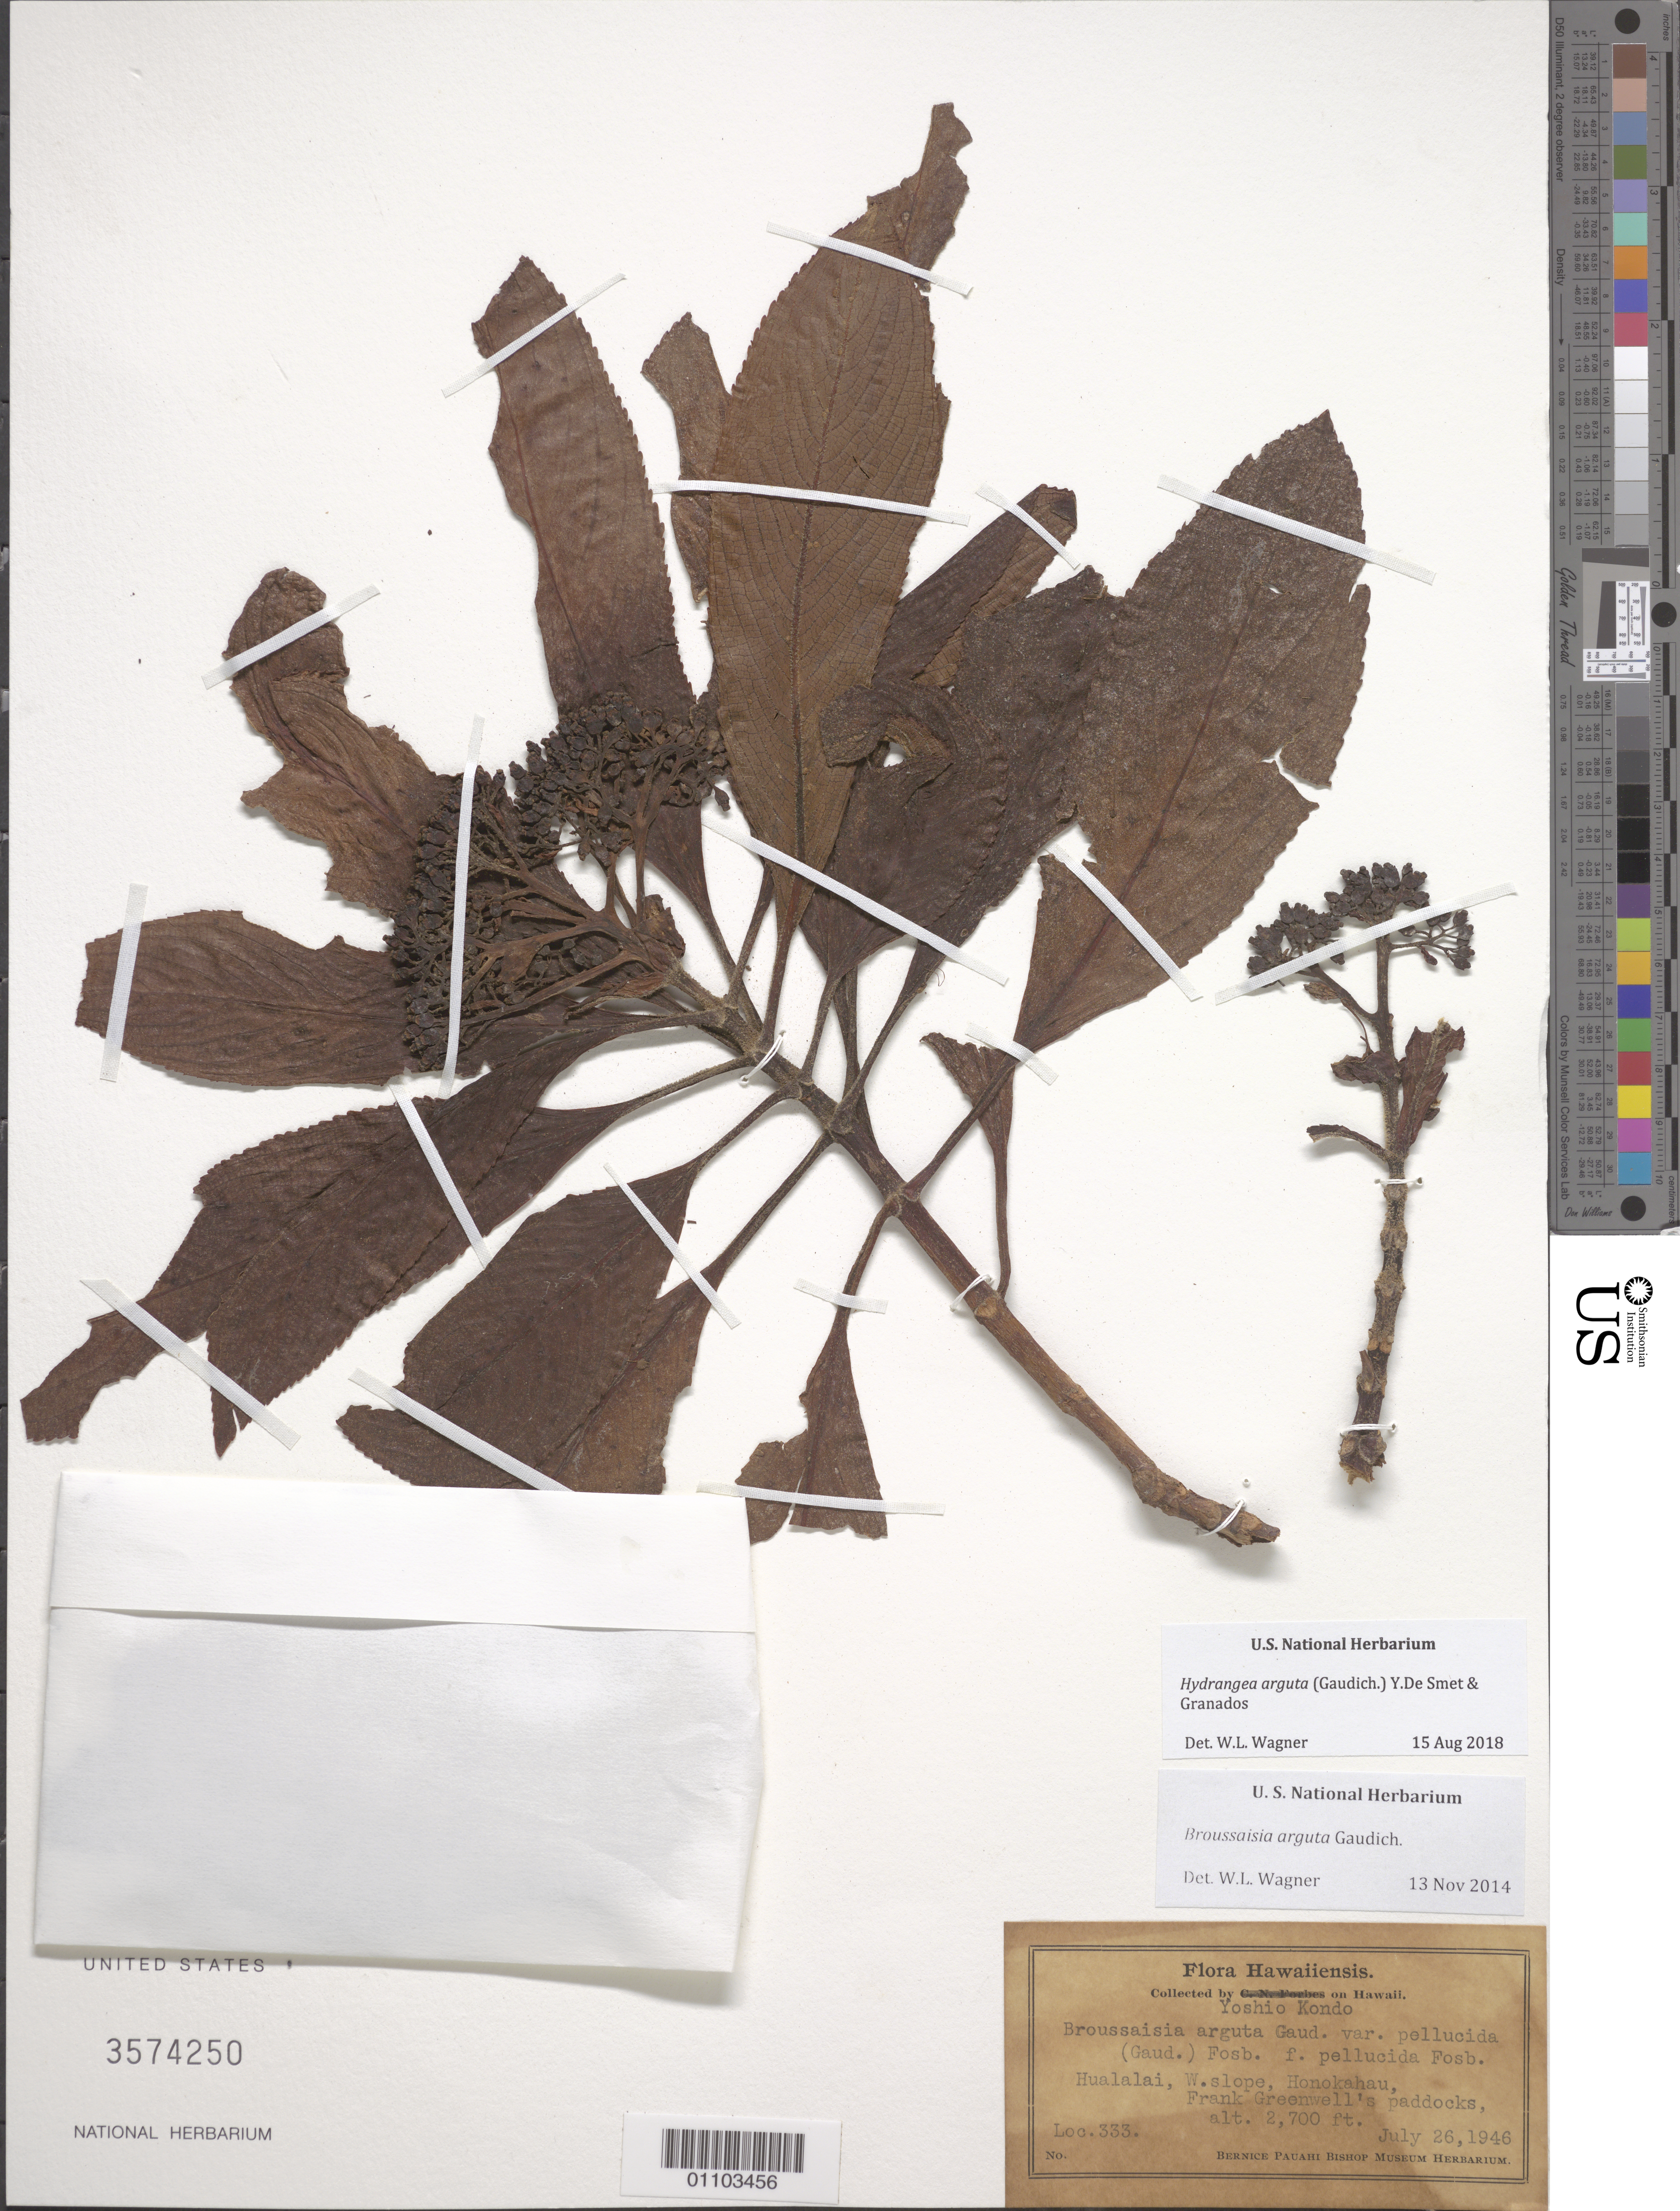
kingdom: Plantae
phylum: Tracheophyta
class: Magnoliopsida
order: Cornales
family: Hydrangeaceae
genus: Hydrangea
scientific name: Hydrangea arguta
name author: (Gaudich.) Y. De Smet & C. Granados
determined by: Wagner, W. L., (BOT), Smithsonian Institution - National Museum of Natural History (UNITED STATES)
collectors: Y. Kondo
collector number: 333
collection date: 1946-07-20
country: United States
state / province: Hawaii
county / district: Honolulu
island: Oahu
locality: Hualalai, W. slope. Honokahau.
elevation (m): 823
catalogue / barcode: US 3574250